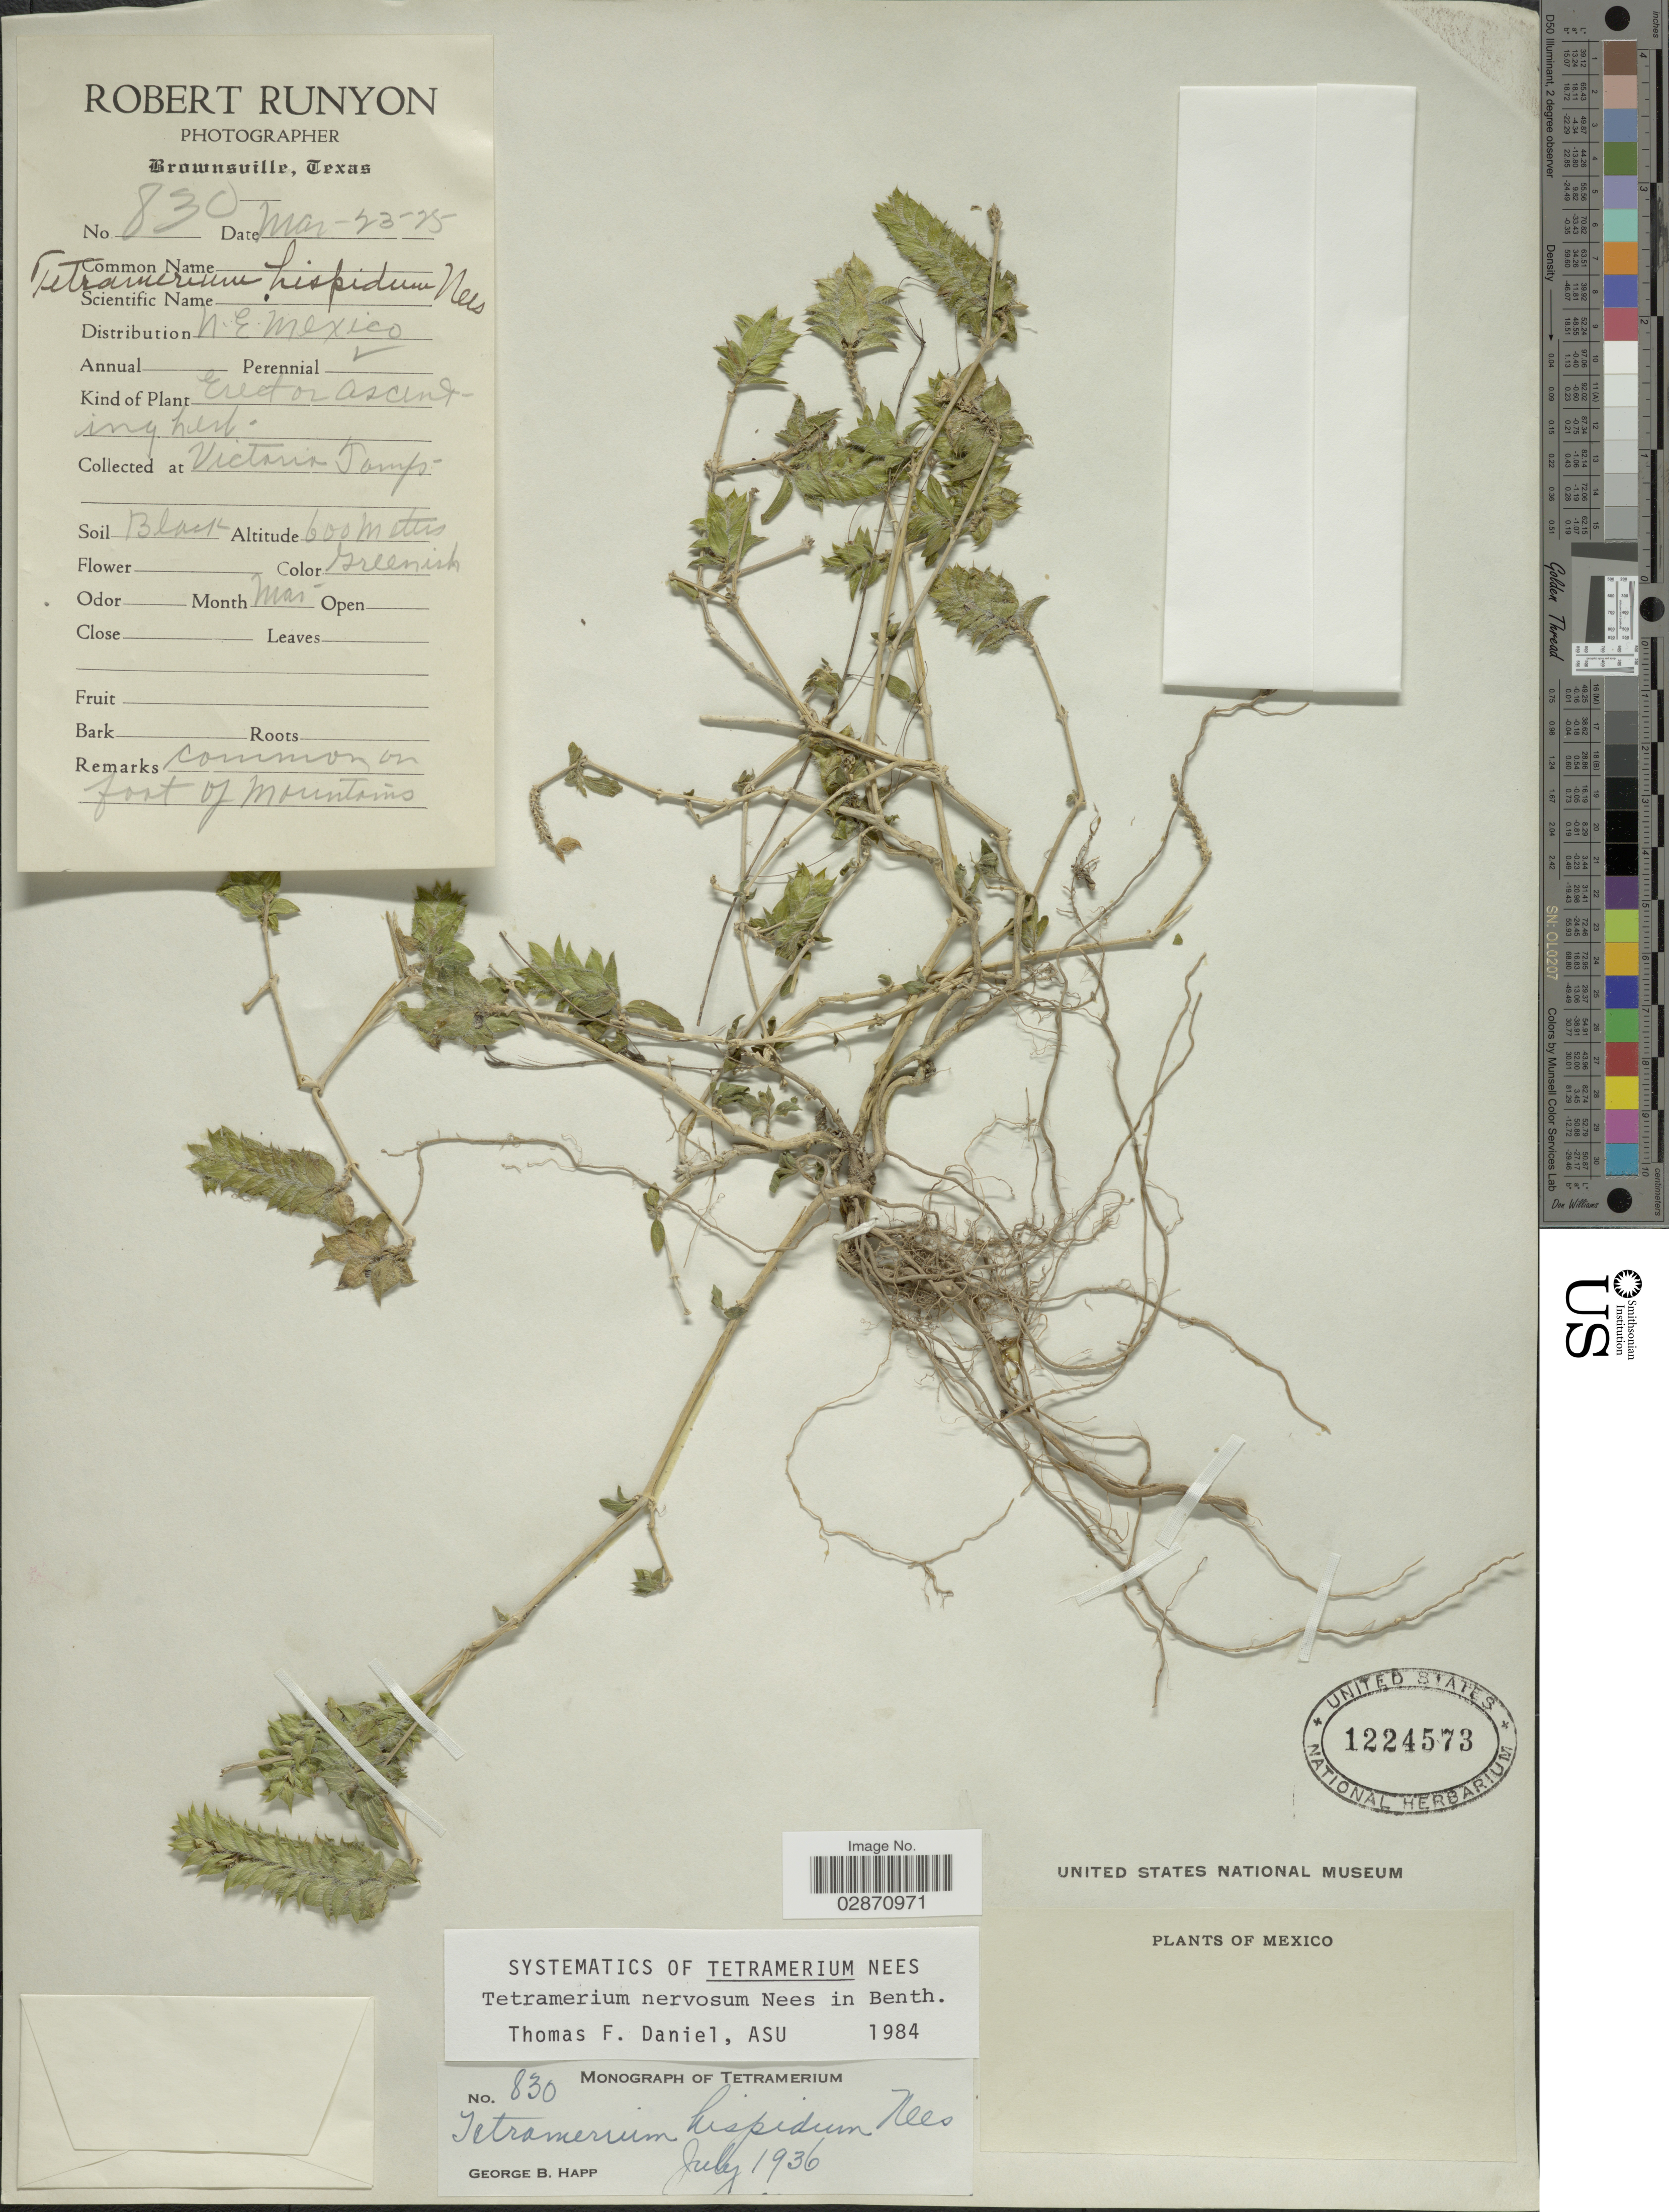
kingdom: Plantae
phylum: Tracheophyta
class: Magnoliopsida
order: Lamiales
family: Acanthaceae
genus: Tetramerium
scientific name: Tetramerium nervosum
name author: Nees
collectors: R. Runyon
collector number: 830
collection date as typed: Transcribed d/m/y: 23/3/25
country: Mexico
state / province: Tamaulipas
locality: Victoria.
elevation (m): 600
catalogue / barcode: US 1224573